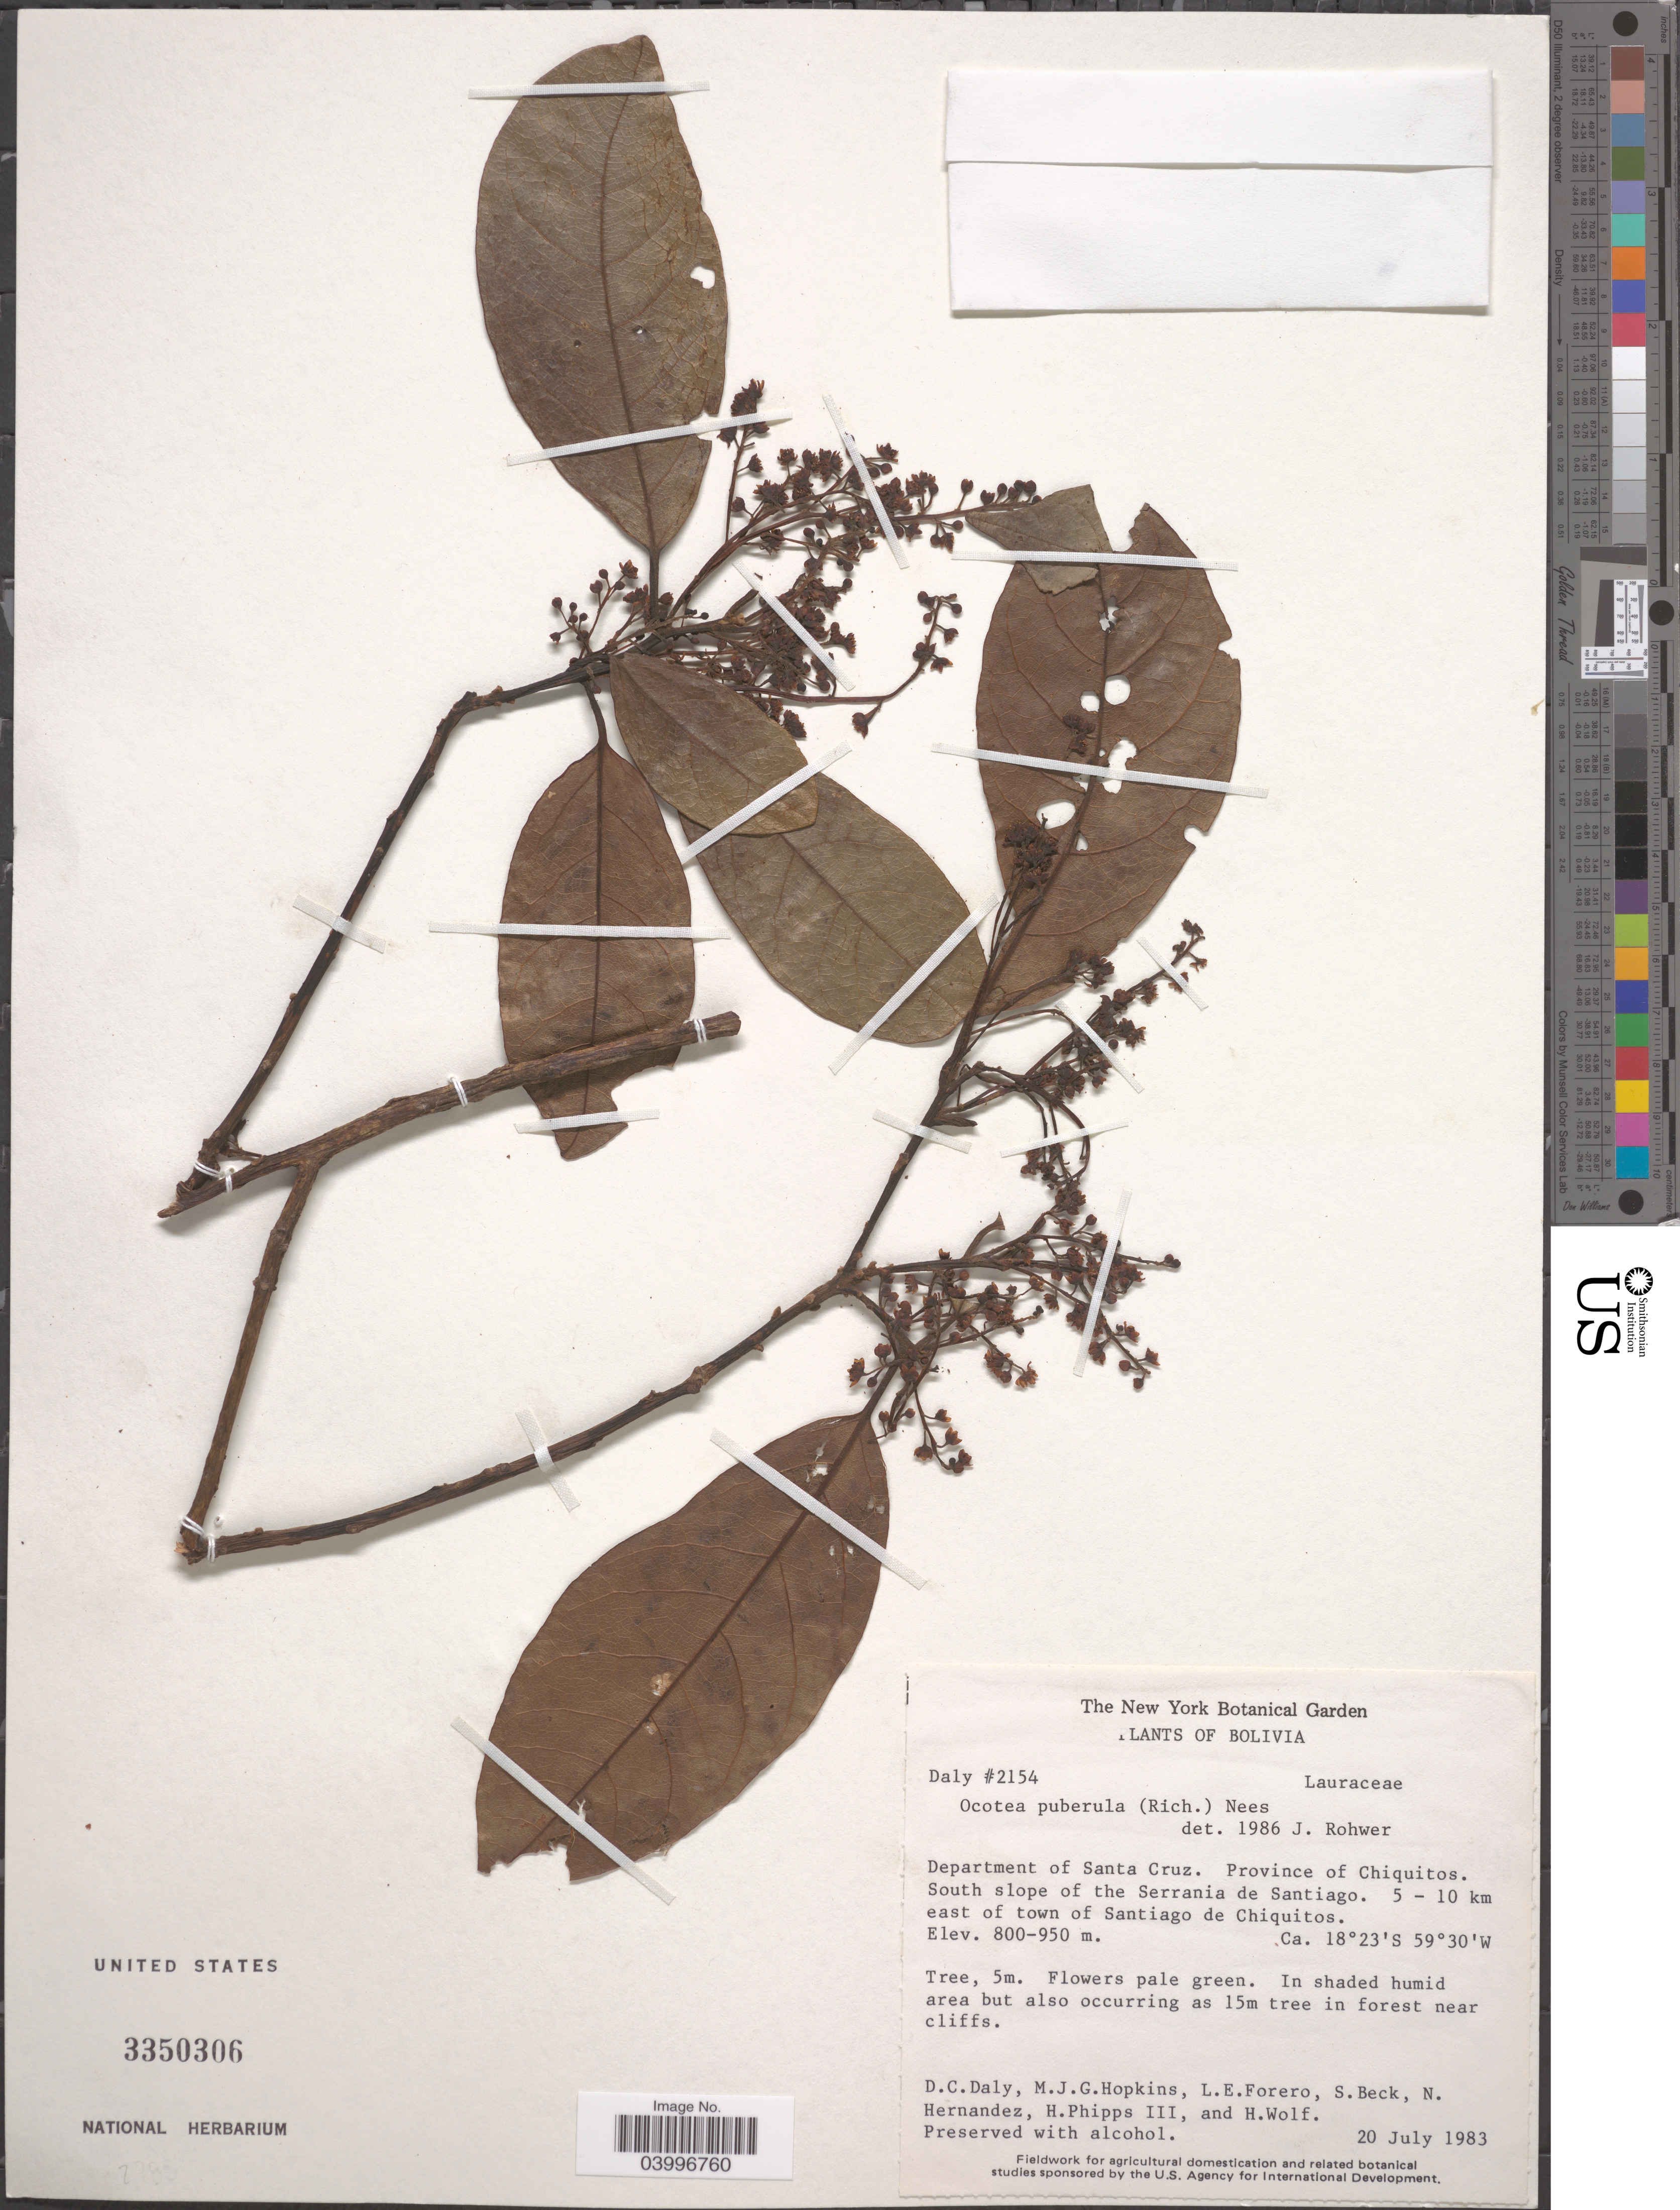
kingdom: Plantae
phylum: Tracheophyta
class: Magnoliopsida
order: Laurales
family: Lauraceae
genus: Ocotea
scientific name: Ocotea puberula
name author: (Rich.) Nees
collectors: D. C. Daly, M. J. G. Hopkins, L. Forero, S. G. Beck & et al.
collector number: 2154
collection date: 1983-07-20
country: Bolivia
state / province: Santa Cruz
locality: Department of Santa Cruz. Province of Chiquitos. South slope of the Serrania de Santiago. 5-10 km east of town of Santiago de Chiquitos.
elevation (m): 800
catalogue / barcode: US 3350306